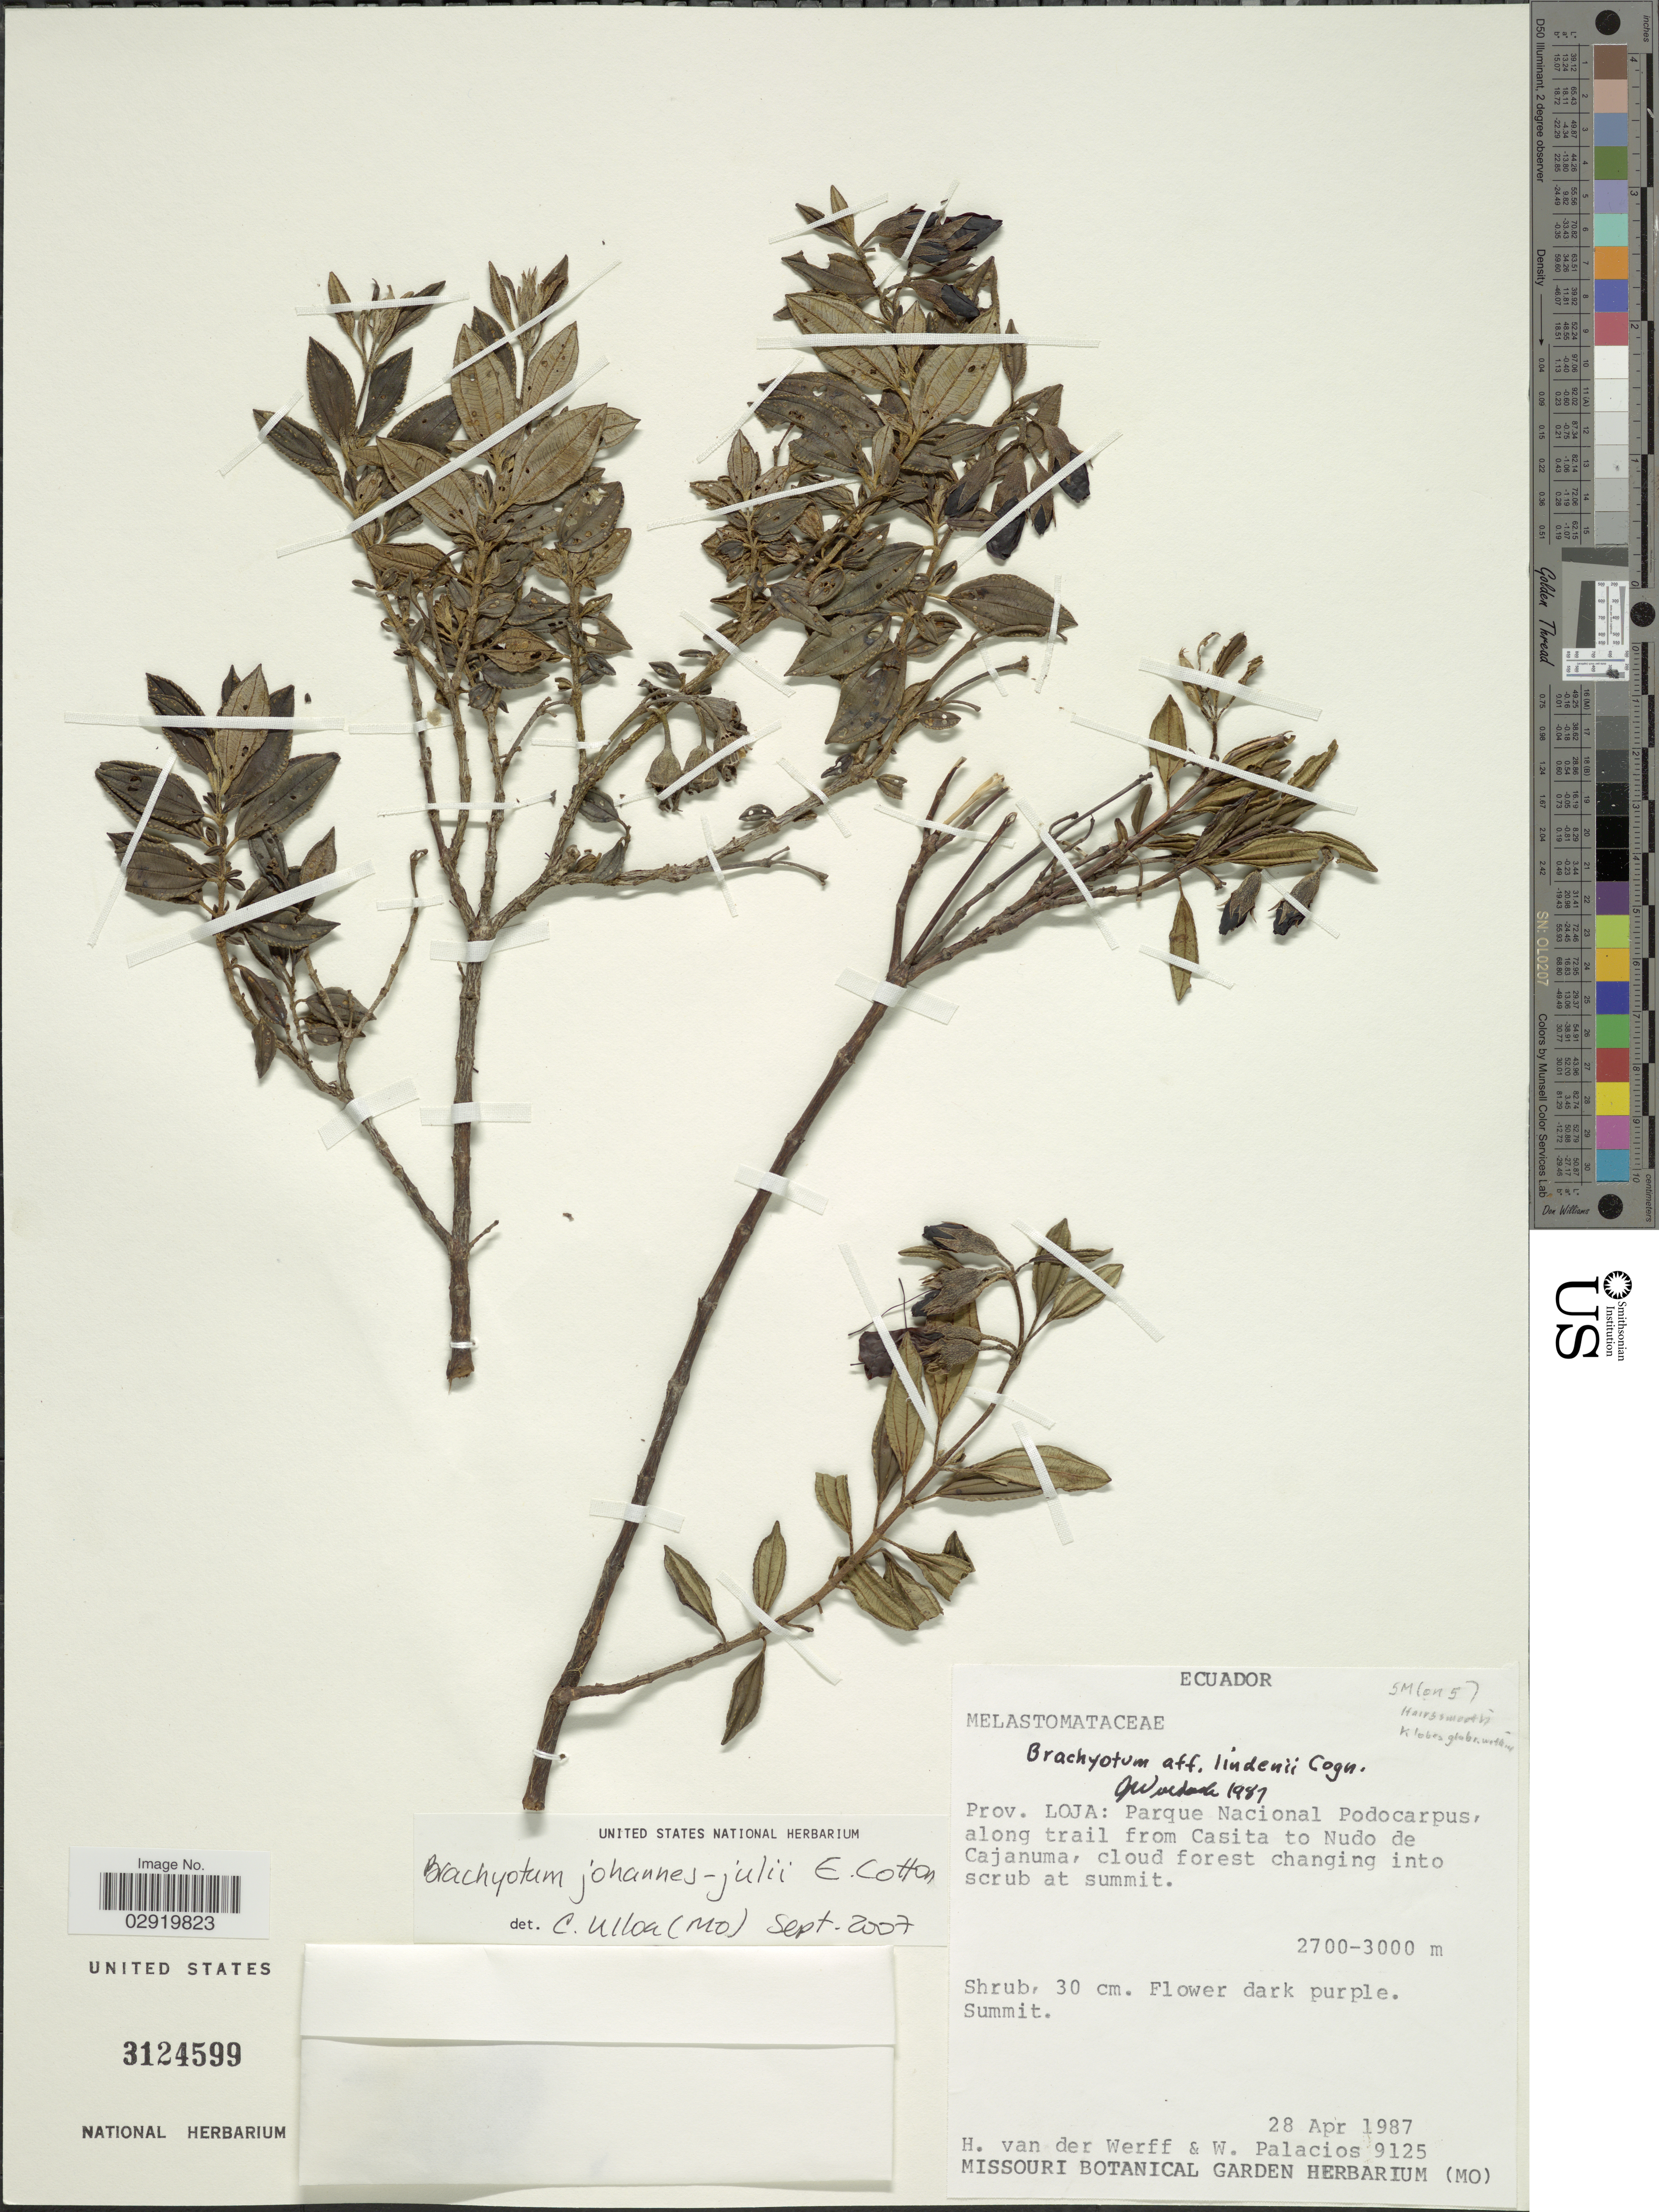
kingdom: Plantae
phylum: Tracheophyta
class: Magnoliopsida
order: Myrtales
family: Melastomataceae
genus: Brachyotum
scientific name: Brachyotum johannes-julii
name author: E. Cotton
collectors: H. van der Werff & W. Palacios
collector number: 9125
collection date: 1987-04-28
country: Ecuador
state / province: Loja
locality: Parque Nacional Podocarpus, along trail from Casita to Nudo de Cajanuma.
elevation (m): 2700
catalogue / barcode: US 3124599